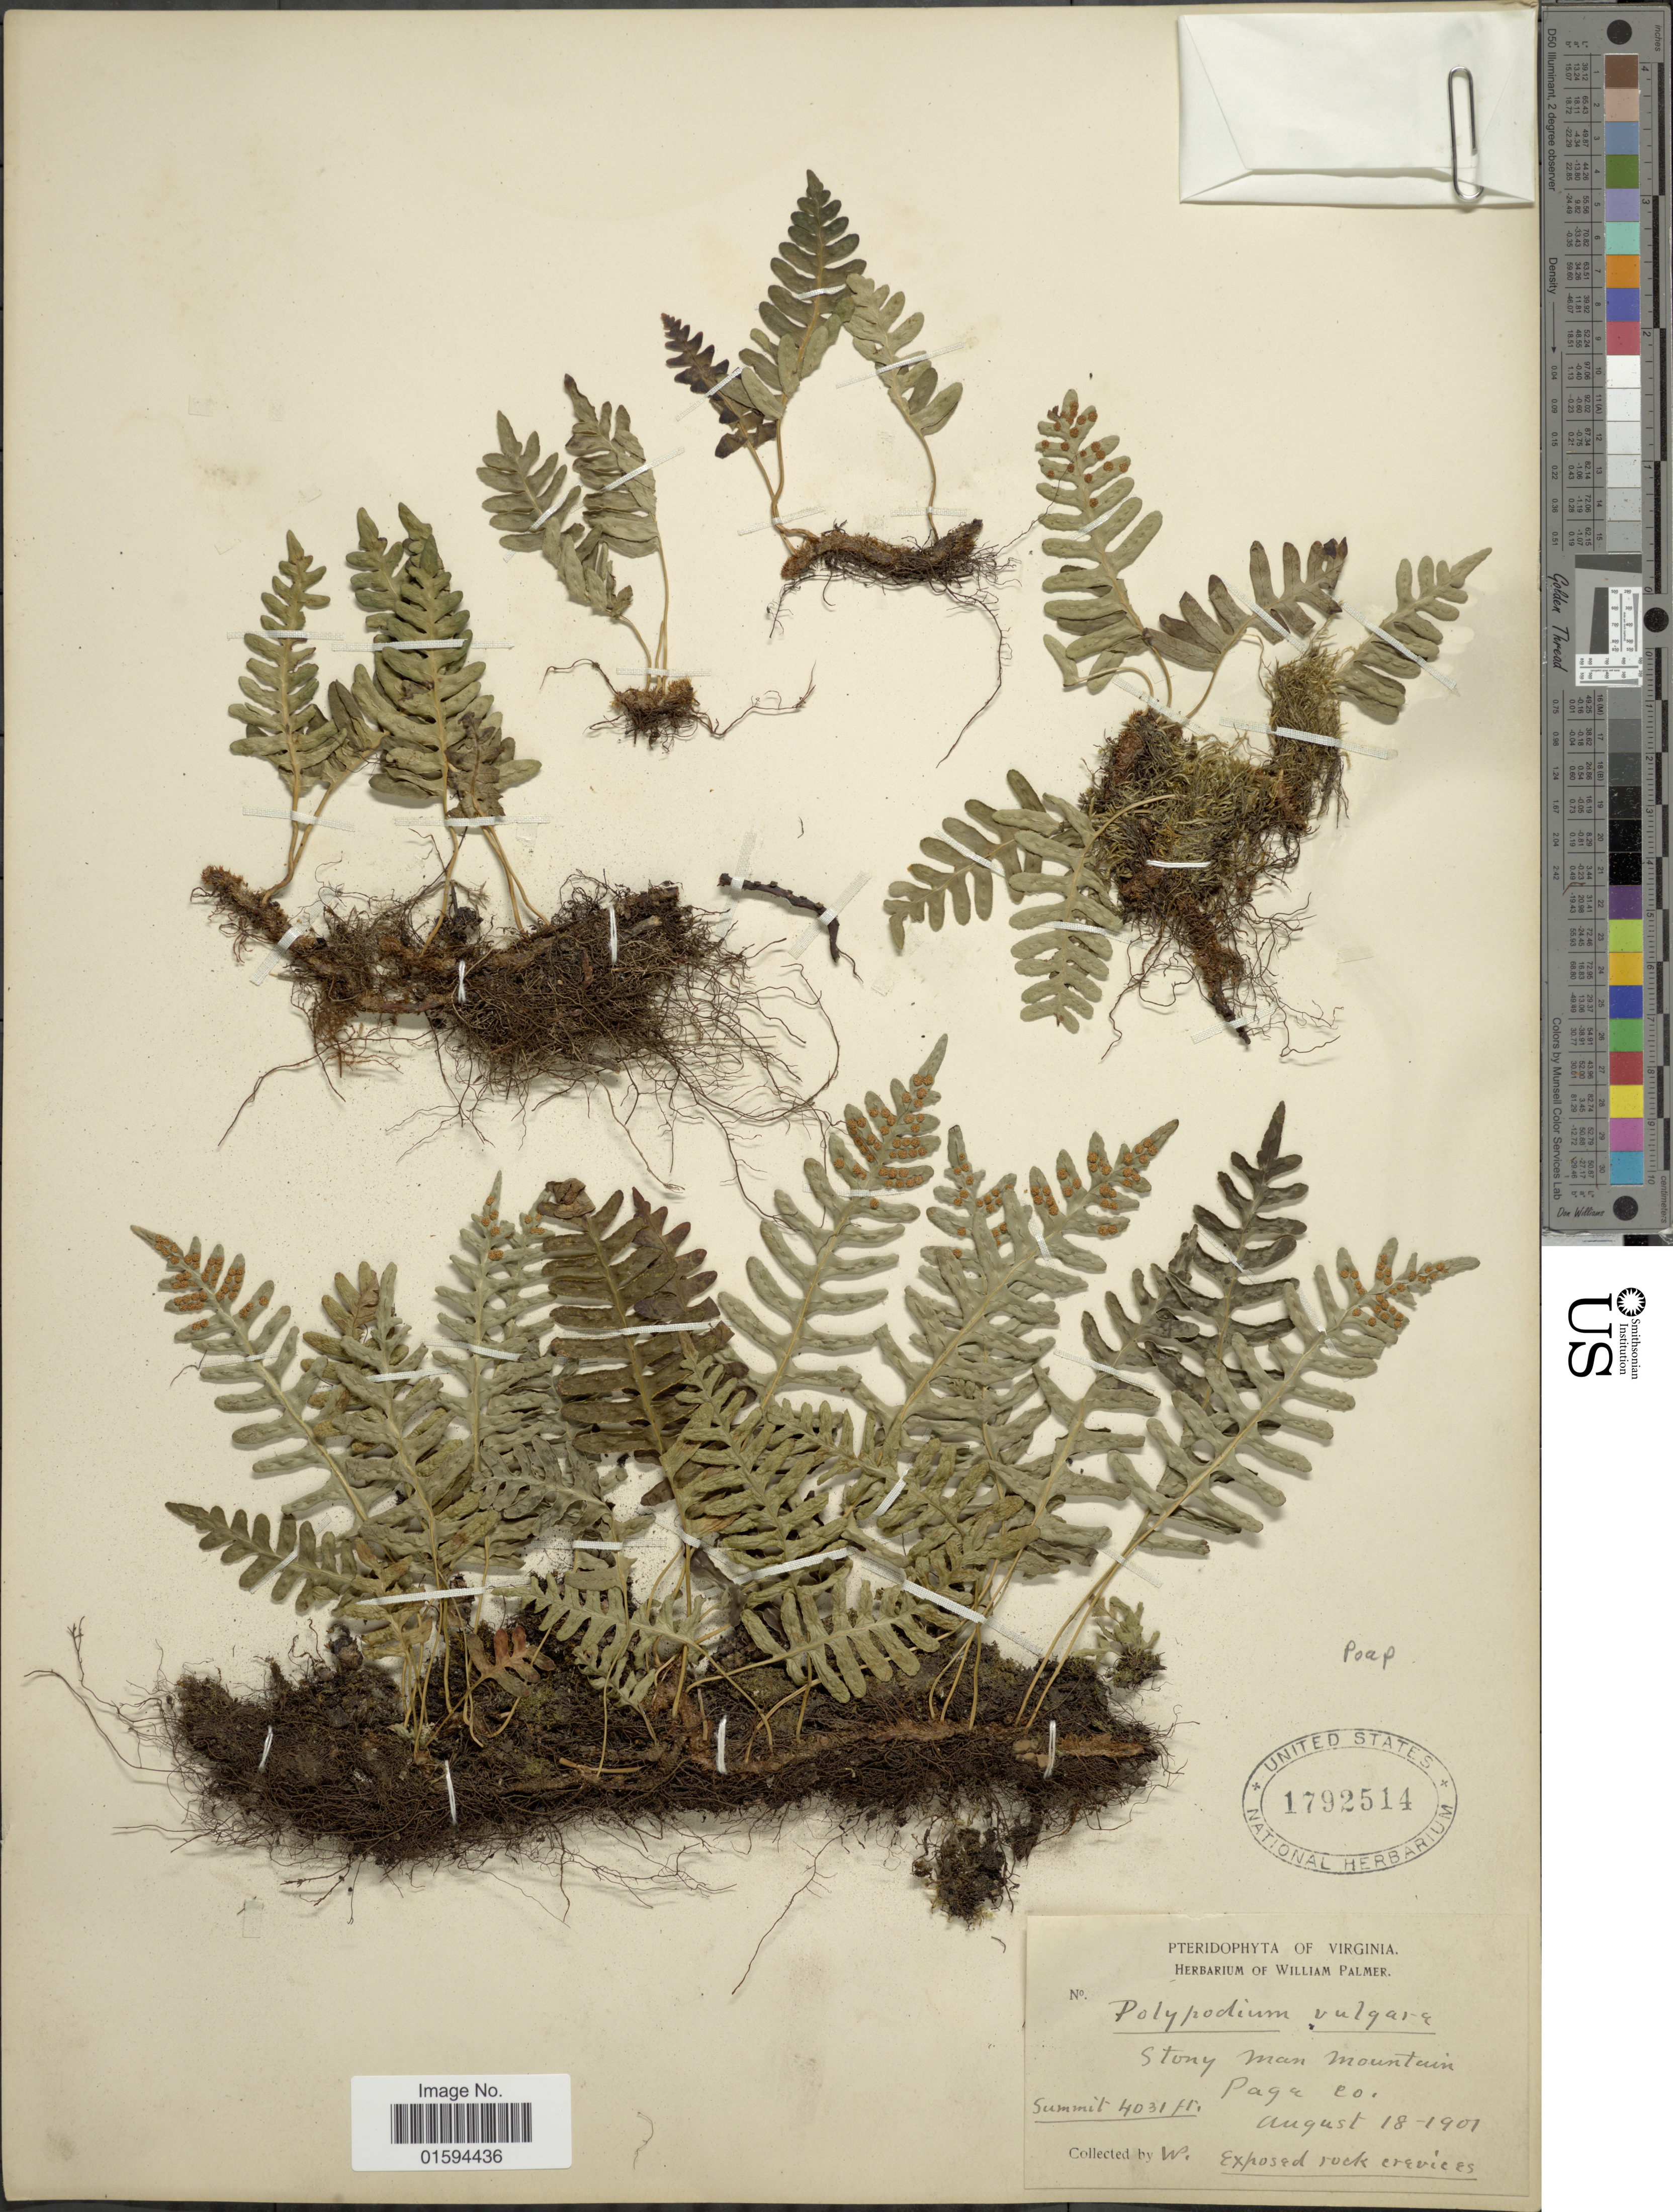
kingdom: Plantae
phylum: Tracheophyta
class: Polypodiopsida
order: Polypodiales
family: Polypodiaceae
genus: Polypodium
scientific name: Polypodium appalachianum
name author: Haufler & Windham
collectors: W. Palmer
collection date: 1901-08-18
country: United States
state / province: Virginia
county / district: Page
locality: Stony Man Mountain, Page Co.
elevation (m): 1229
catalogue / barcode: US 1792514